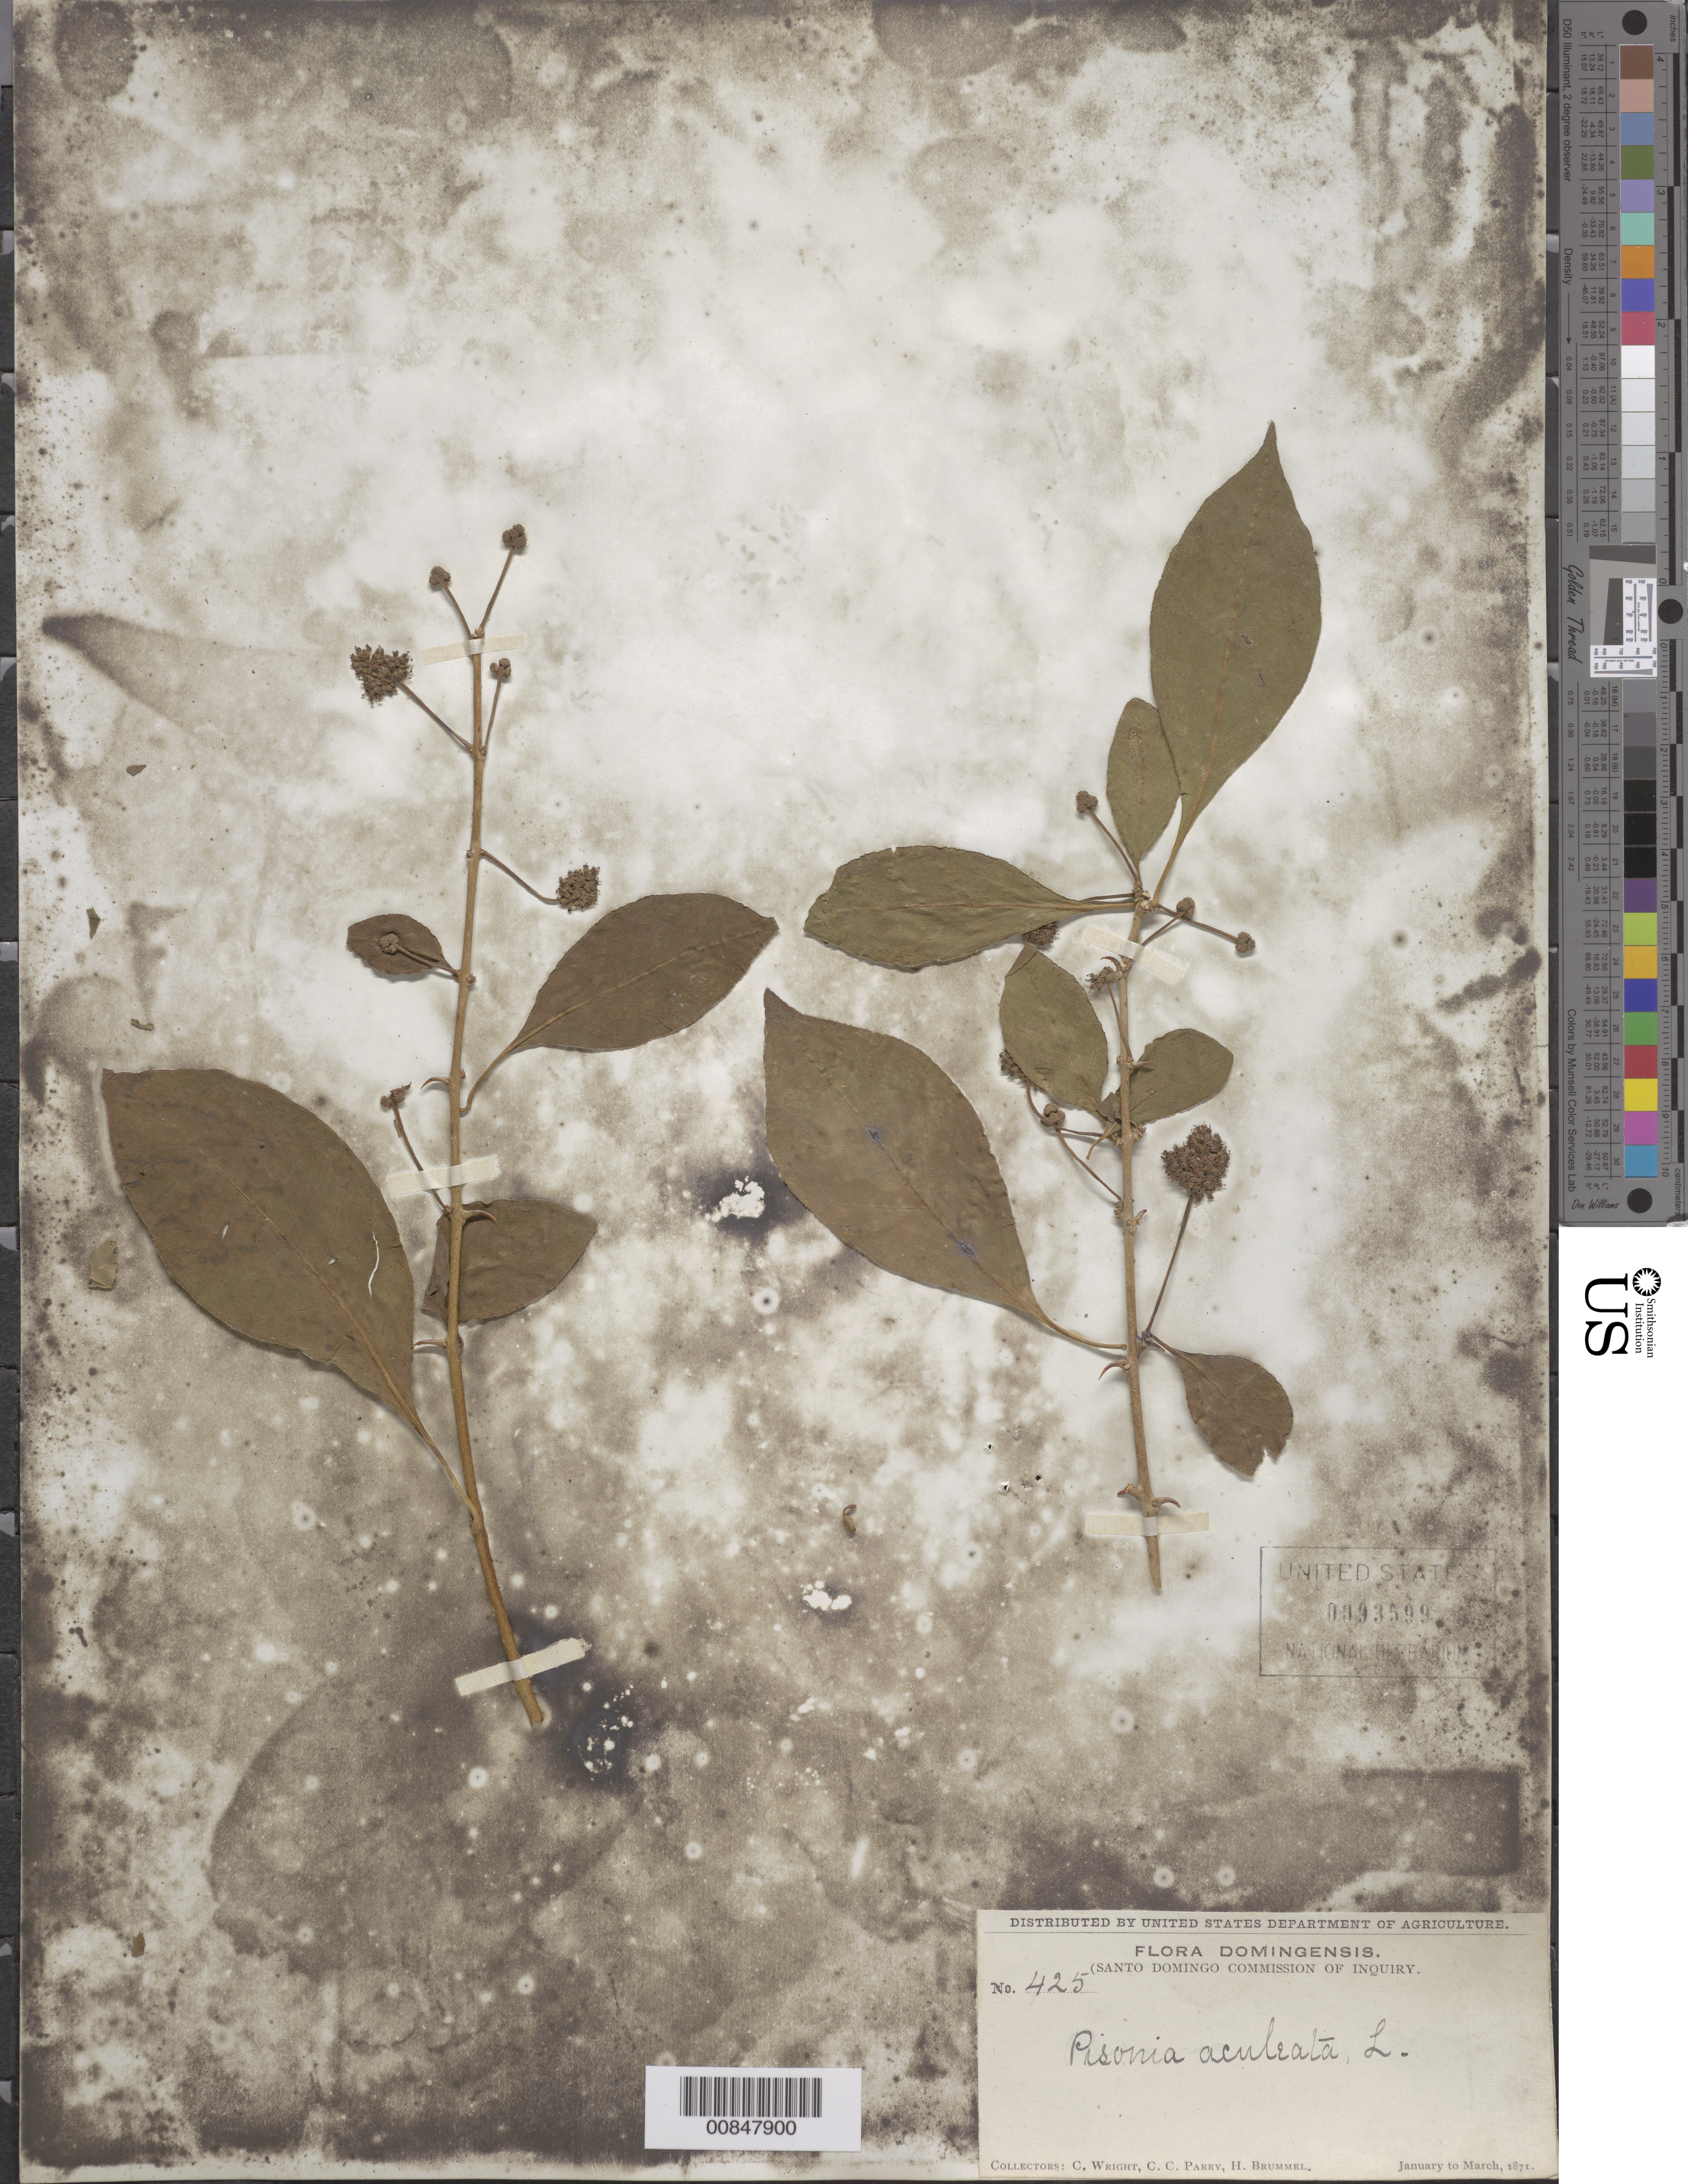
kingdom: Plantae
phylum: Tracheophyta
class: Magnoliopsida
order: Caryophyllales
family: Nyctaginaceae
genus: Pisonia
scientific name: Pisonia aculeata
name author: L.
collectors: C. Wright, C. C. Parry & H. Brummel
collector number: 425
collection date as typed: Jan 1871 to -- Mar 1871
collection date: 1871-01/1871-03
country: Dominican Republic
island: Hispaniola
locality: Dominican Republic.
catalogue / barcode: US 93599